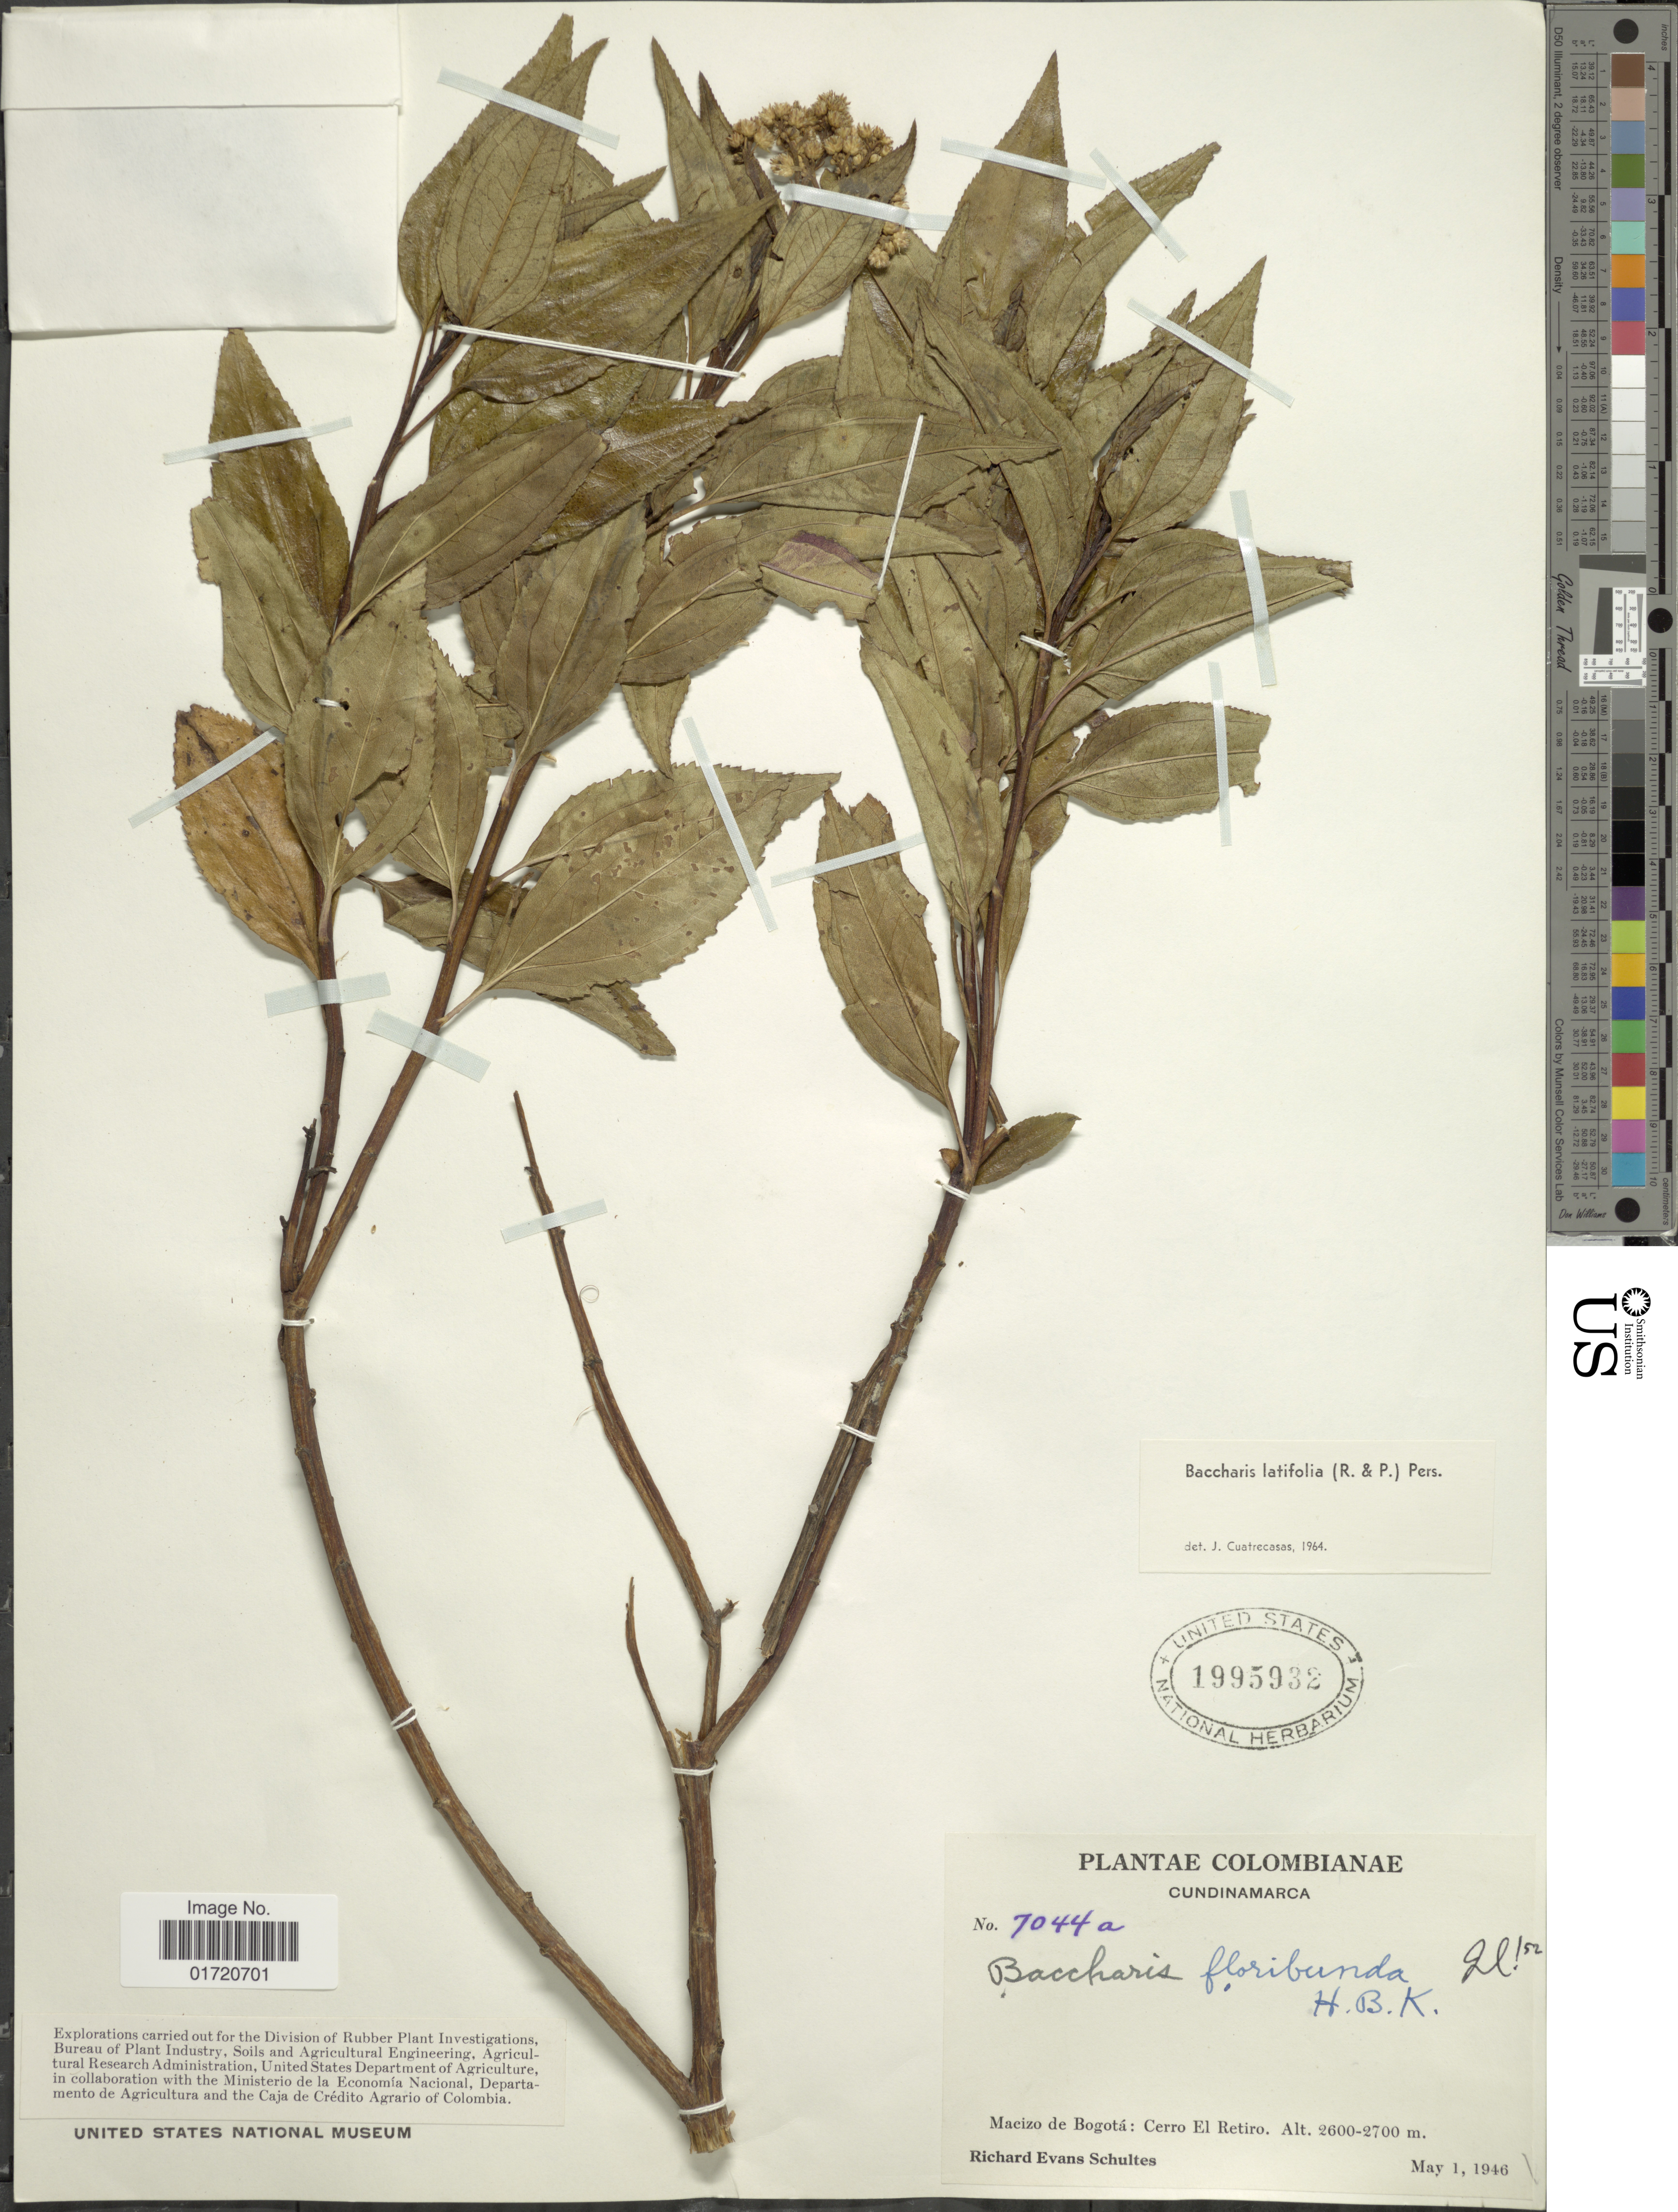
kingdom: Plantae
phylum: Tracheophyta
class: Magnoliopsida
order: Asterales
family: Asteraceae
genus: Baccharis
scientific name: Baccharis latifolia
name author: (Ruiz & Pav.) Pers.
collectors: R. E. Schultes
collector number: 7044a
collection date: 1946-05-01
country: Colombia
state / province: Cundinamarca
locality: Macizo de Bogota, Cerro El Retiro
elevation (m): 2600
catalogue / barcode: US 1995932